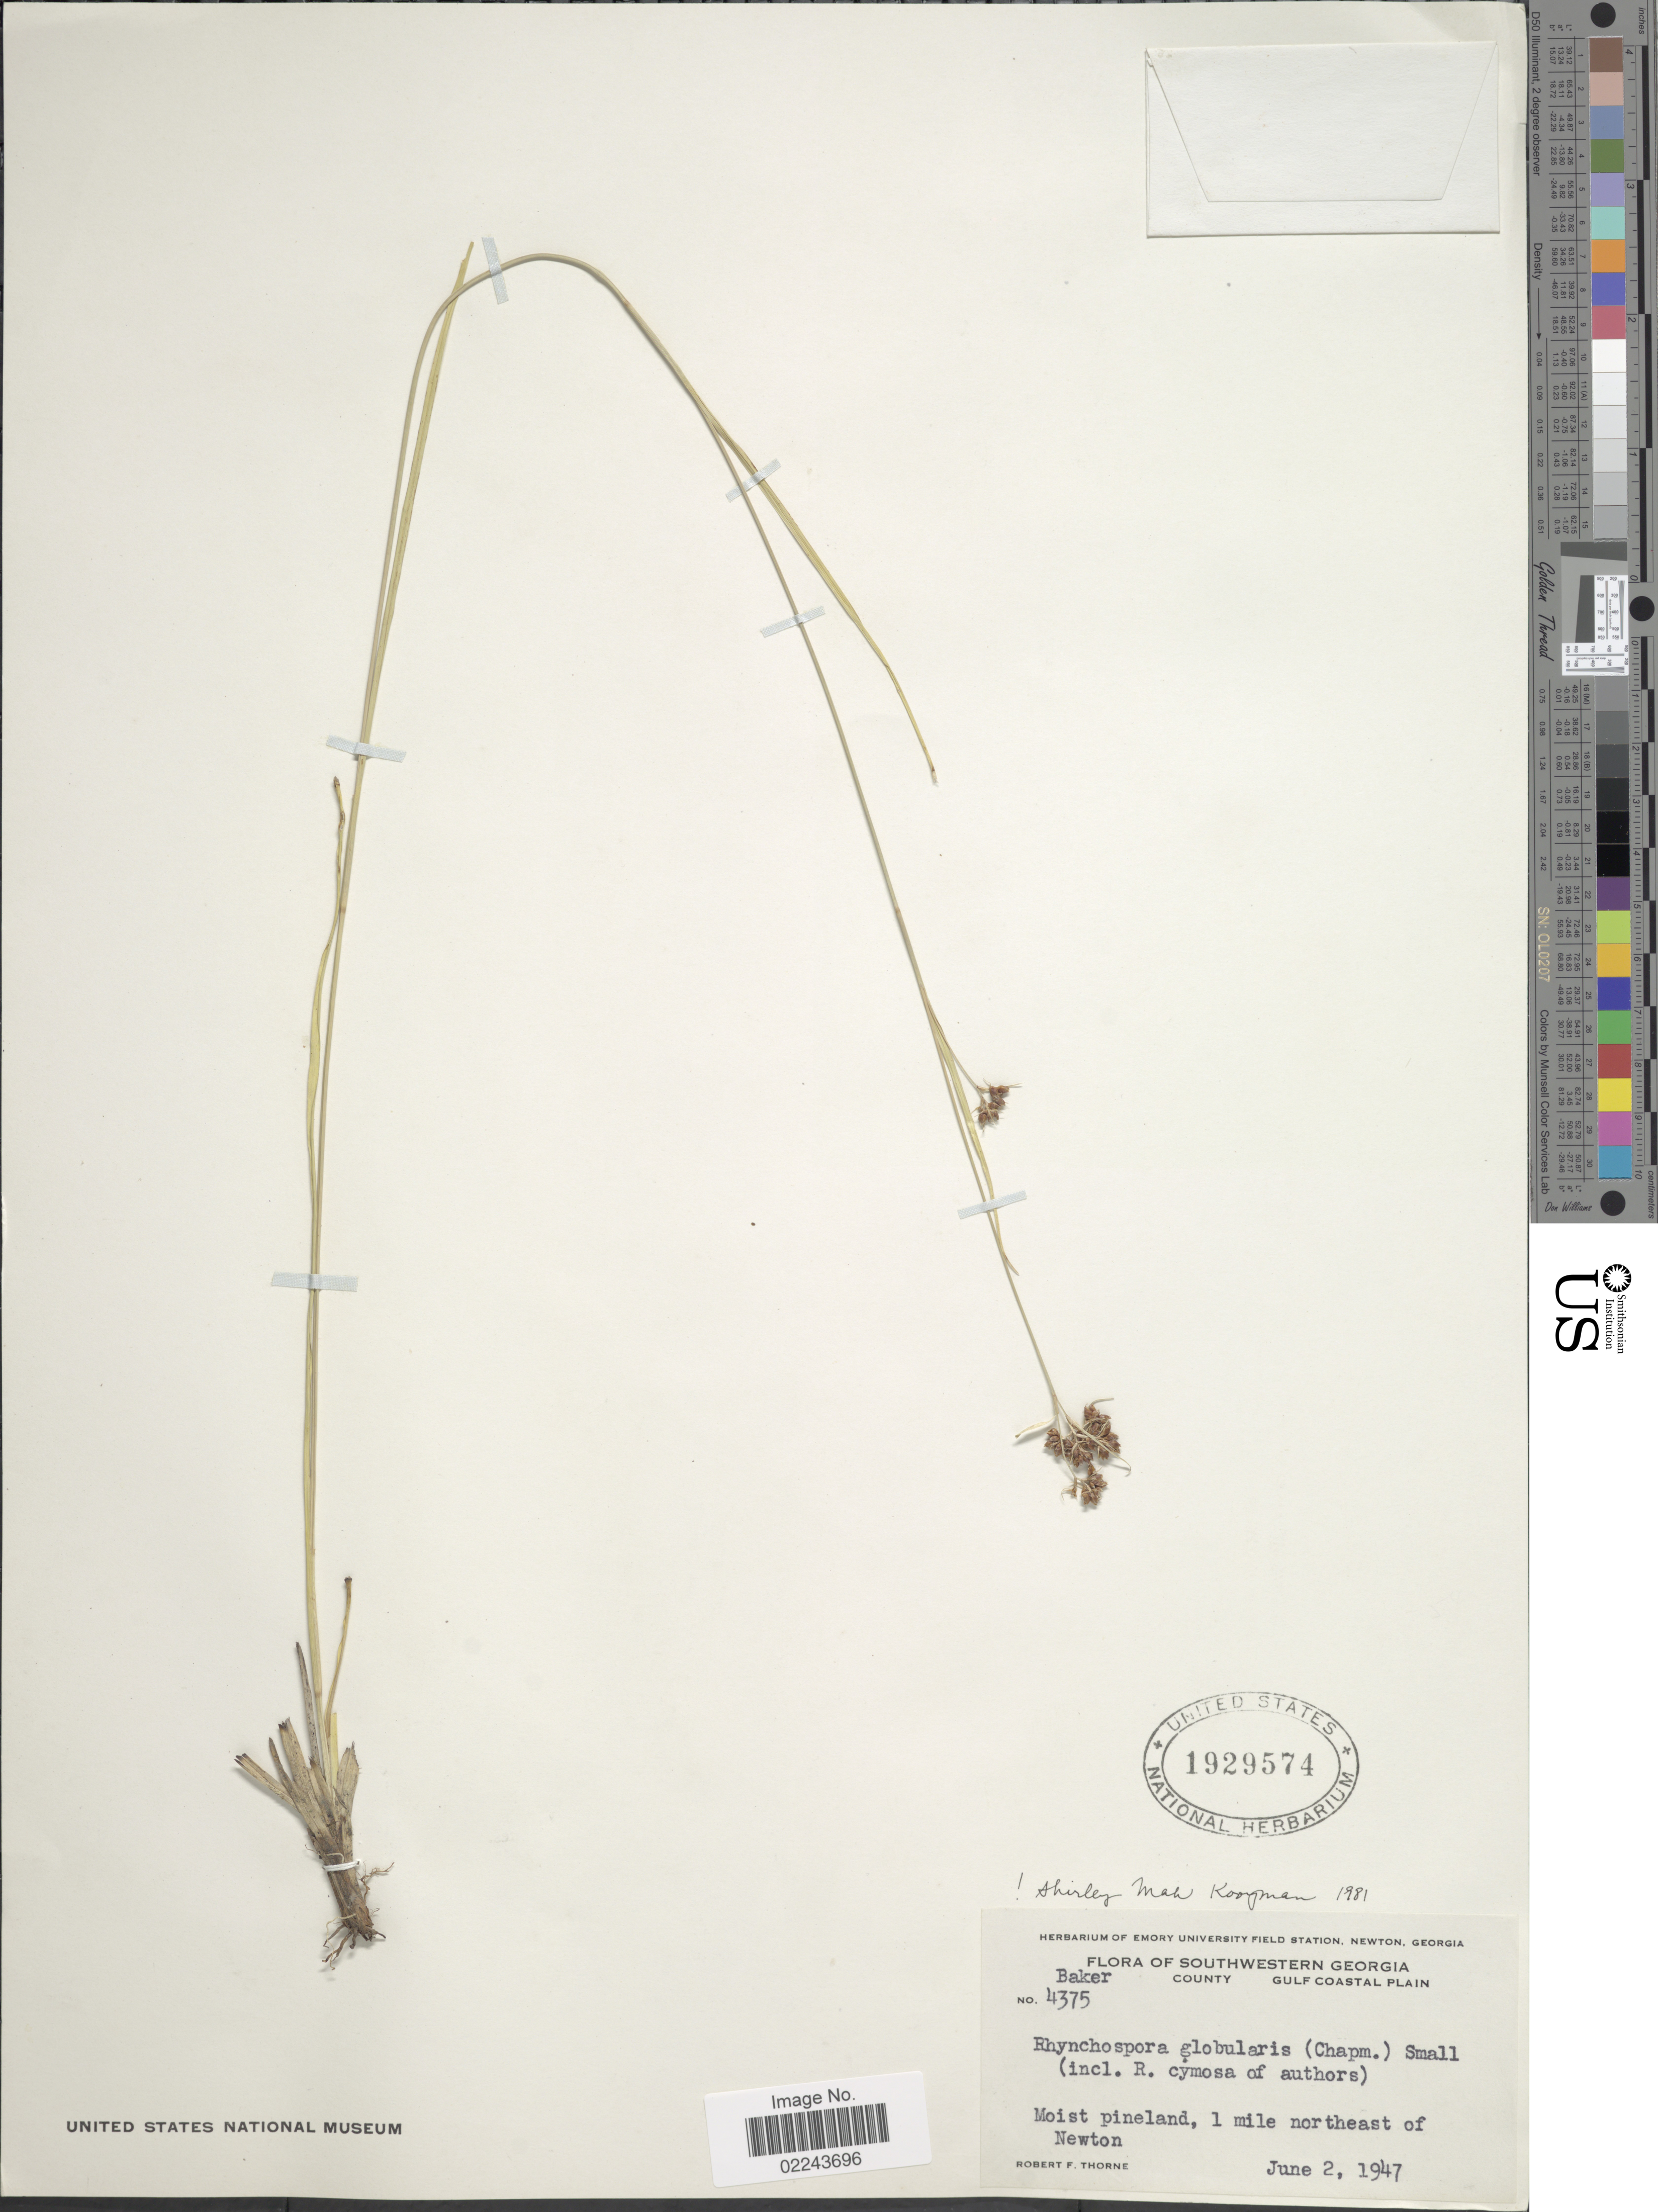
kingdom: Plantae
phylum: Tracheophyta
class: Liliopsida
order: Poales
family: Cyperaceae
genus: Rhynchospora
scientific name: Rhynchospora globularis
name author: (Chapm.) Small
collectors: R. F. Thorne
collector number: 4375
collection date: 1947-06-02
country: United States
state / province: Georgia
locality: Southwestern Georgia, Baker County, Gulf Coastal Plain, 1 mile northeast of Newton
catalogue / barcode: US 1929574